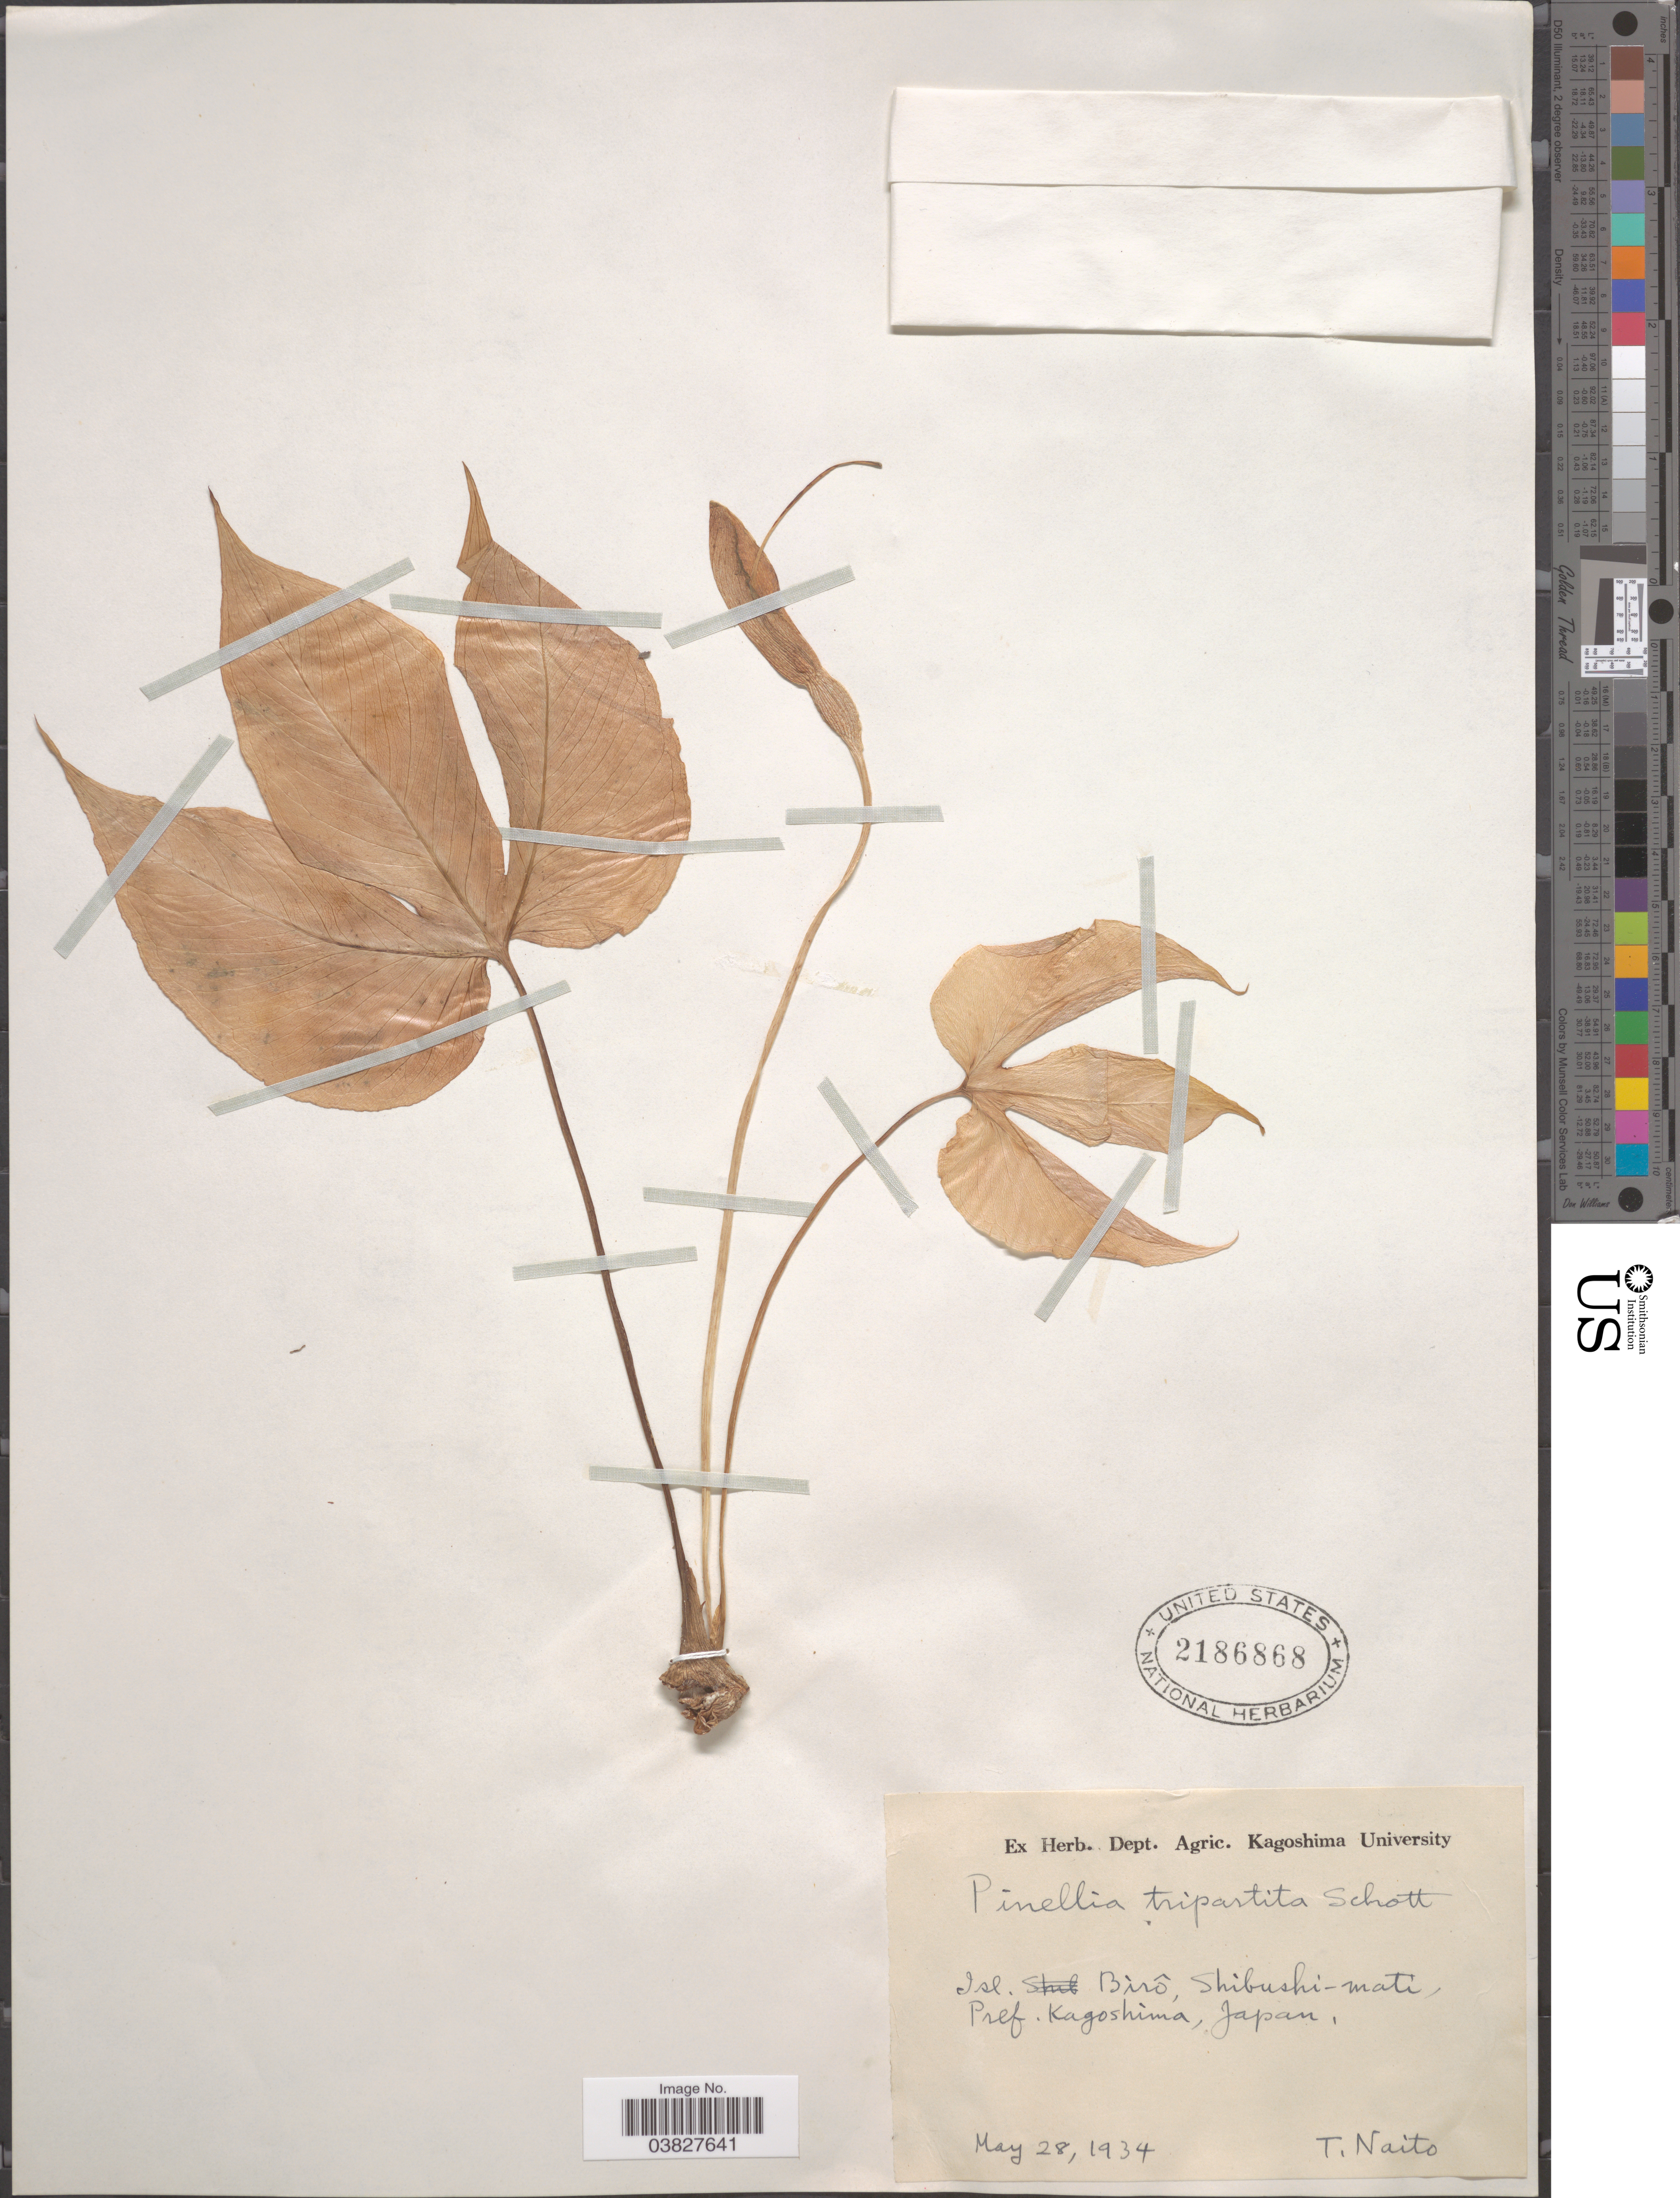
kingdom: Plantae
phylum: Tracheophyta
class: Liliopsida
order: Alismatales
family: Araceae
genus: Pinellia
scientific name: Pinellia tripartita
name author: Schott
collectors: T. Naito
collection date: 1934-05-28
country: Japan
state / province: Kagosima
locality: Isl. Birô, Shibushi-mati, Pref. Kagoshima.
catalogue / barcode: US 2186868